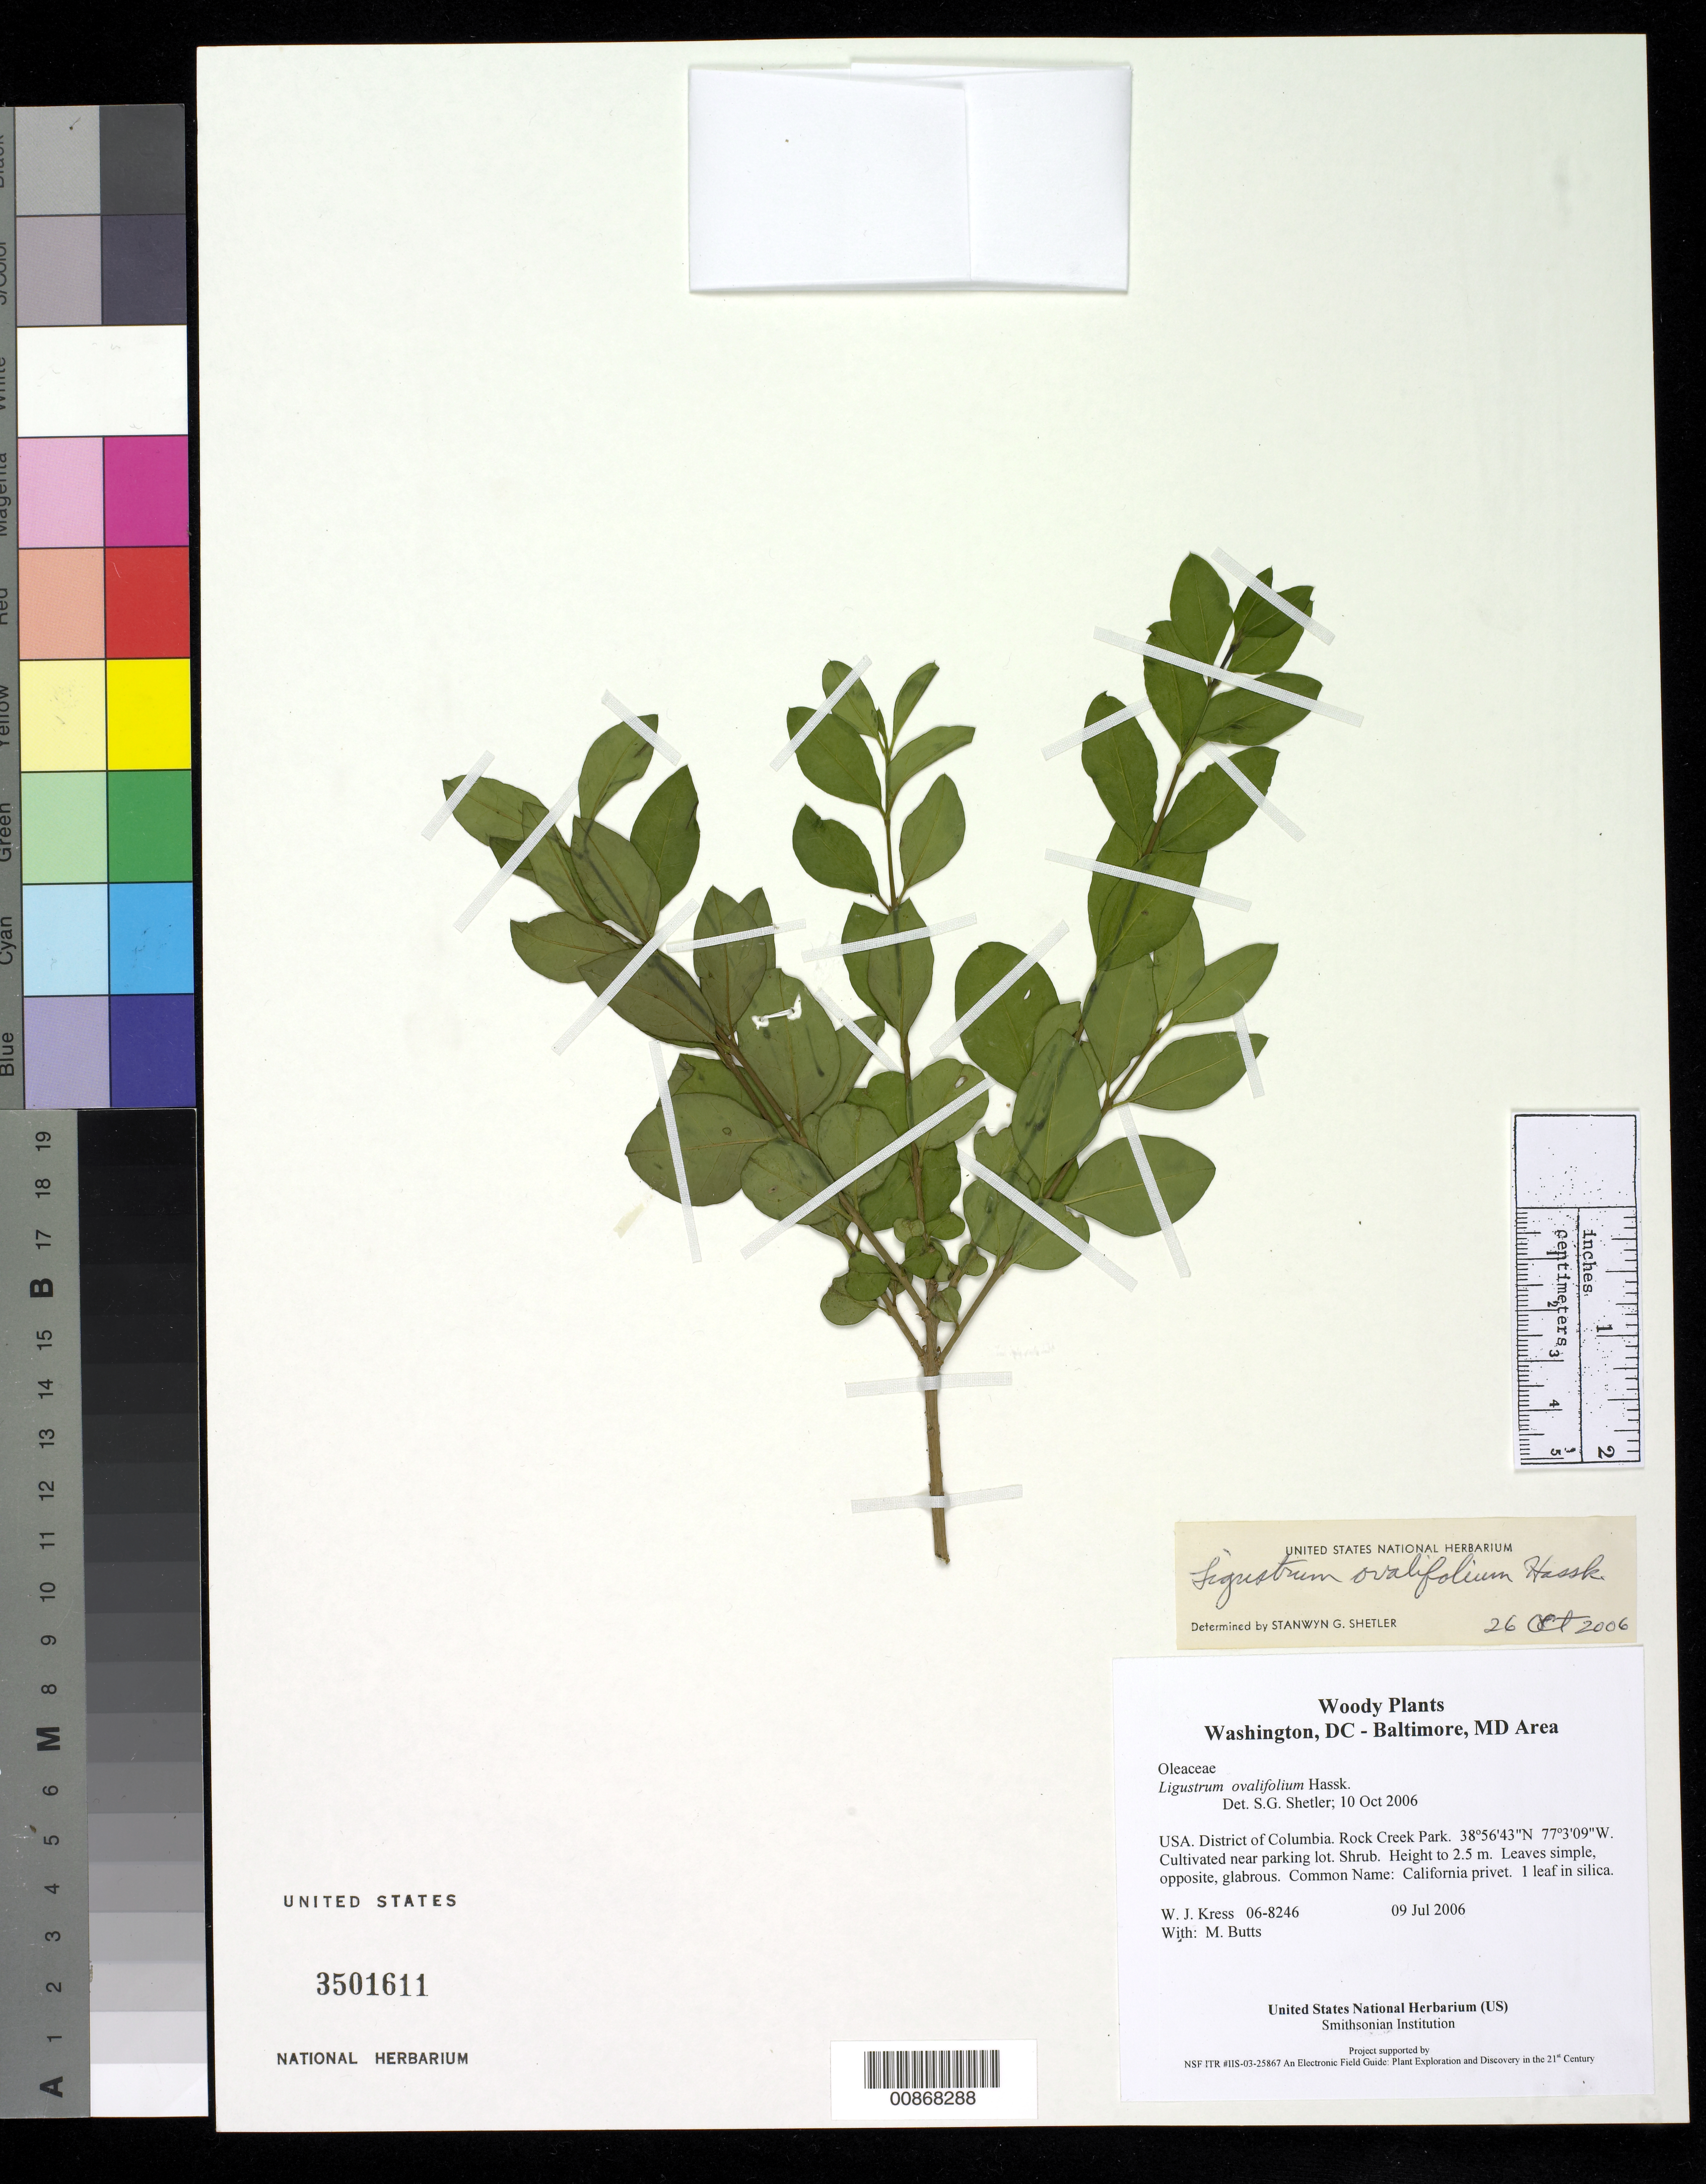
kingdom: Plantae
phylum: Tracheophyta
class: Magnoliopsida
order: Lamiales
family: Oleaceae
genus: Ligustrum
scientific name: Ligustrum ovalifolium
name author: Hassk.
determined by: Shetler, Stanwyn G., (US), NMNH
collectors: W. J. Kress & M. B. Butts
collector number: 06-8246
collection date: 2006-07-09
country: United States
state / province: District of Columbia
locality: Rock Creek Park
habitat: Cultivated near parking lot.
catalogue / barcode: US 3501611